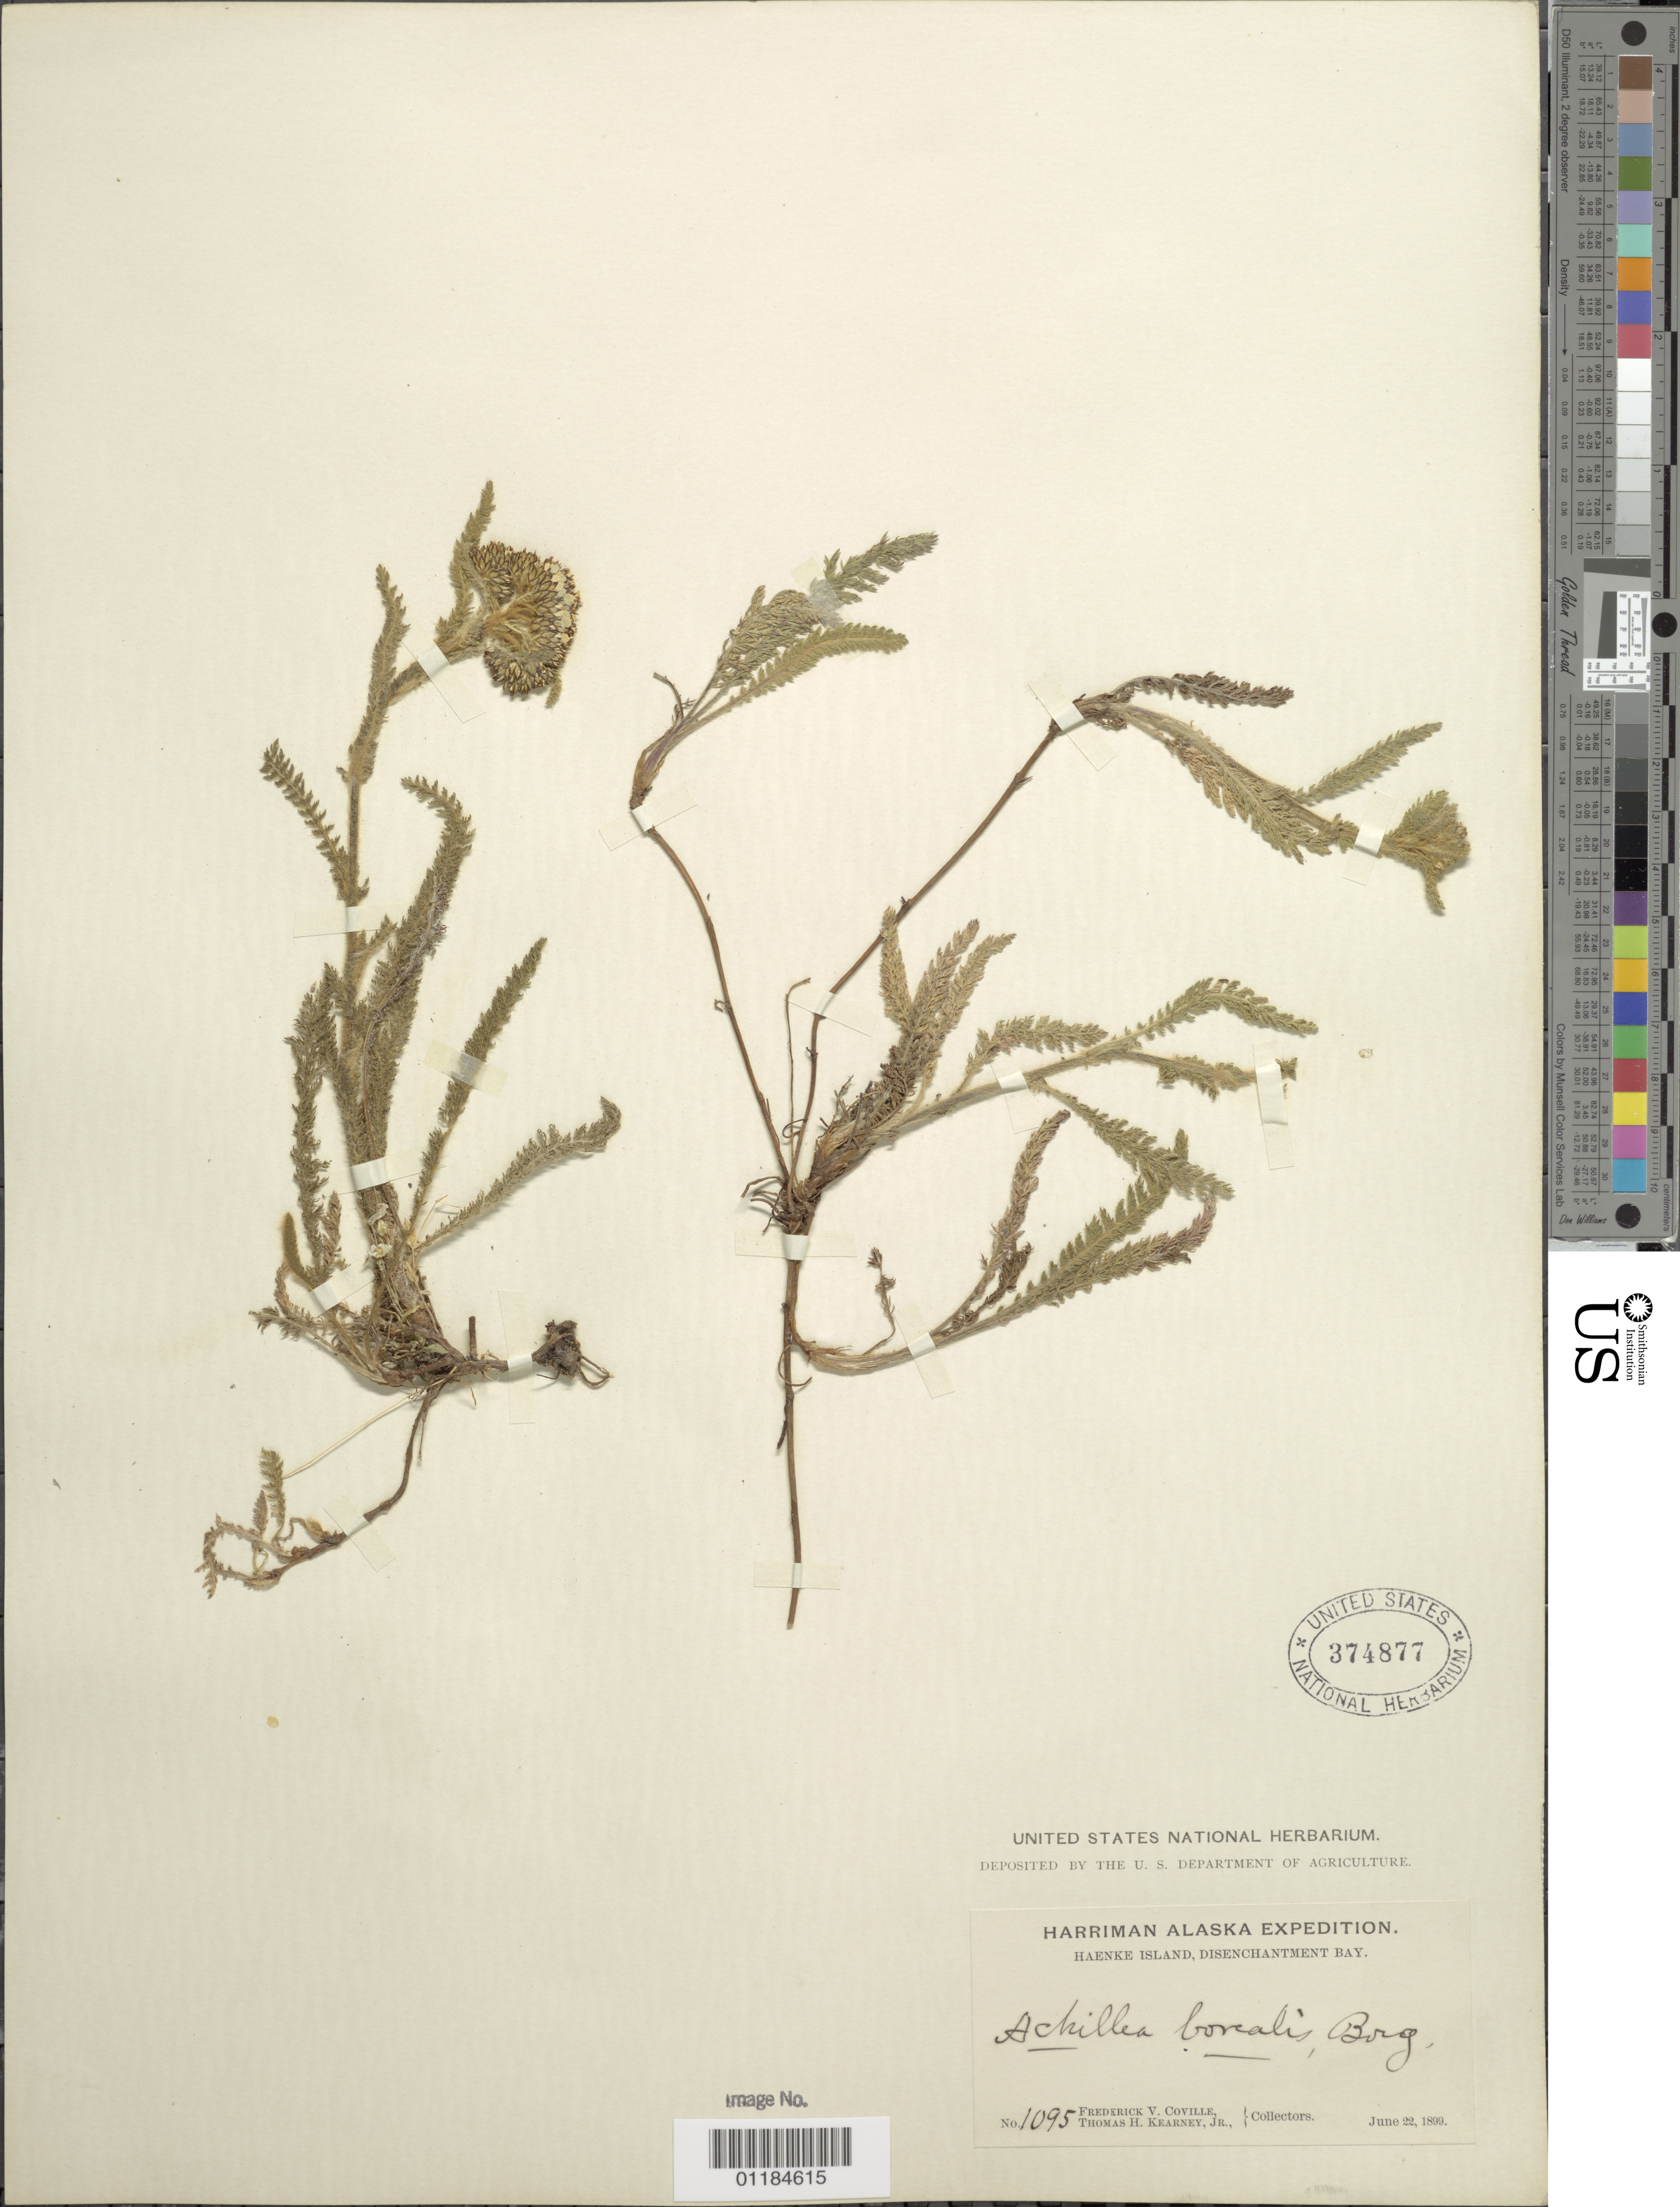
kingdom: Plantae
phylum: Tracheophyta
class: Magnoliopsida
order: Asterales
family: Asteraceae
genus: Achillea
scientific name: Achillea borealis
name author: Bong.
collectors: F. V. Coville & T. H. Kearney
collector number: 1095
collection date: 1899-06-22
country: United States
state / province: Alaska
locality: Haenke Island, Disenchantment Bay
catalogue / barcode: US 374877